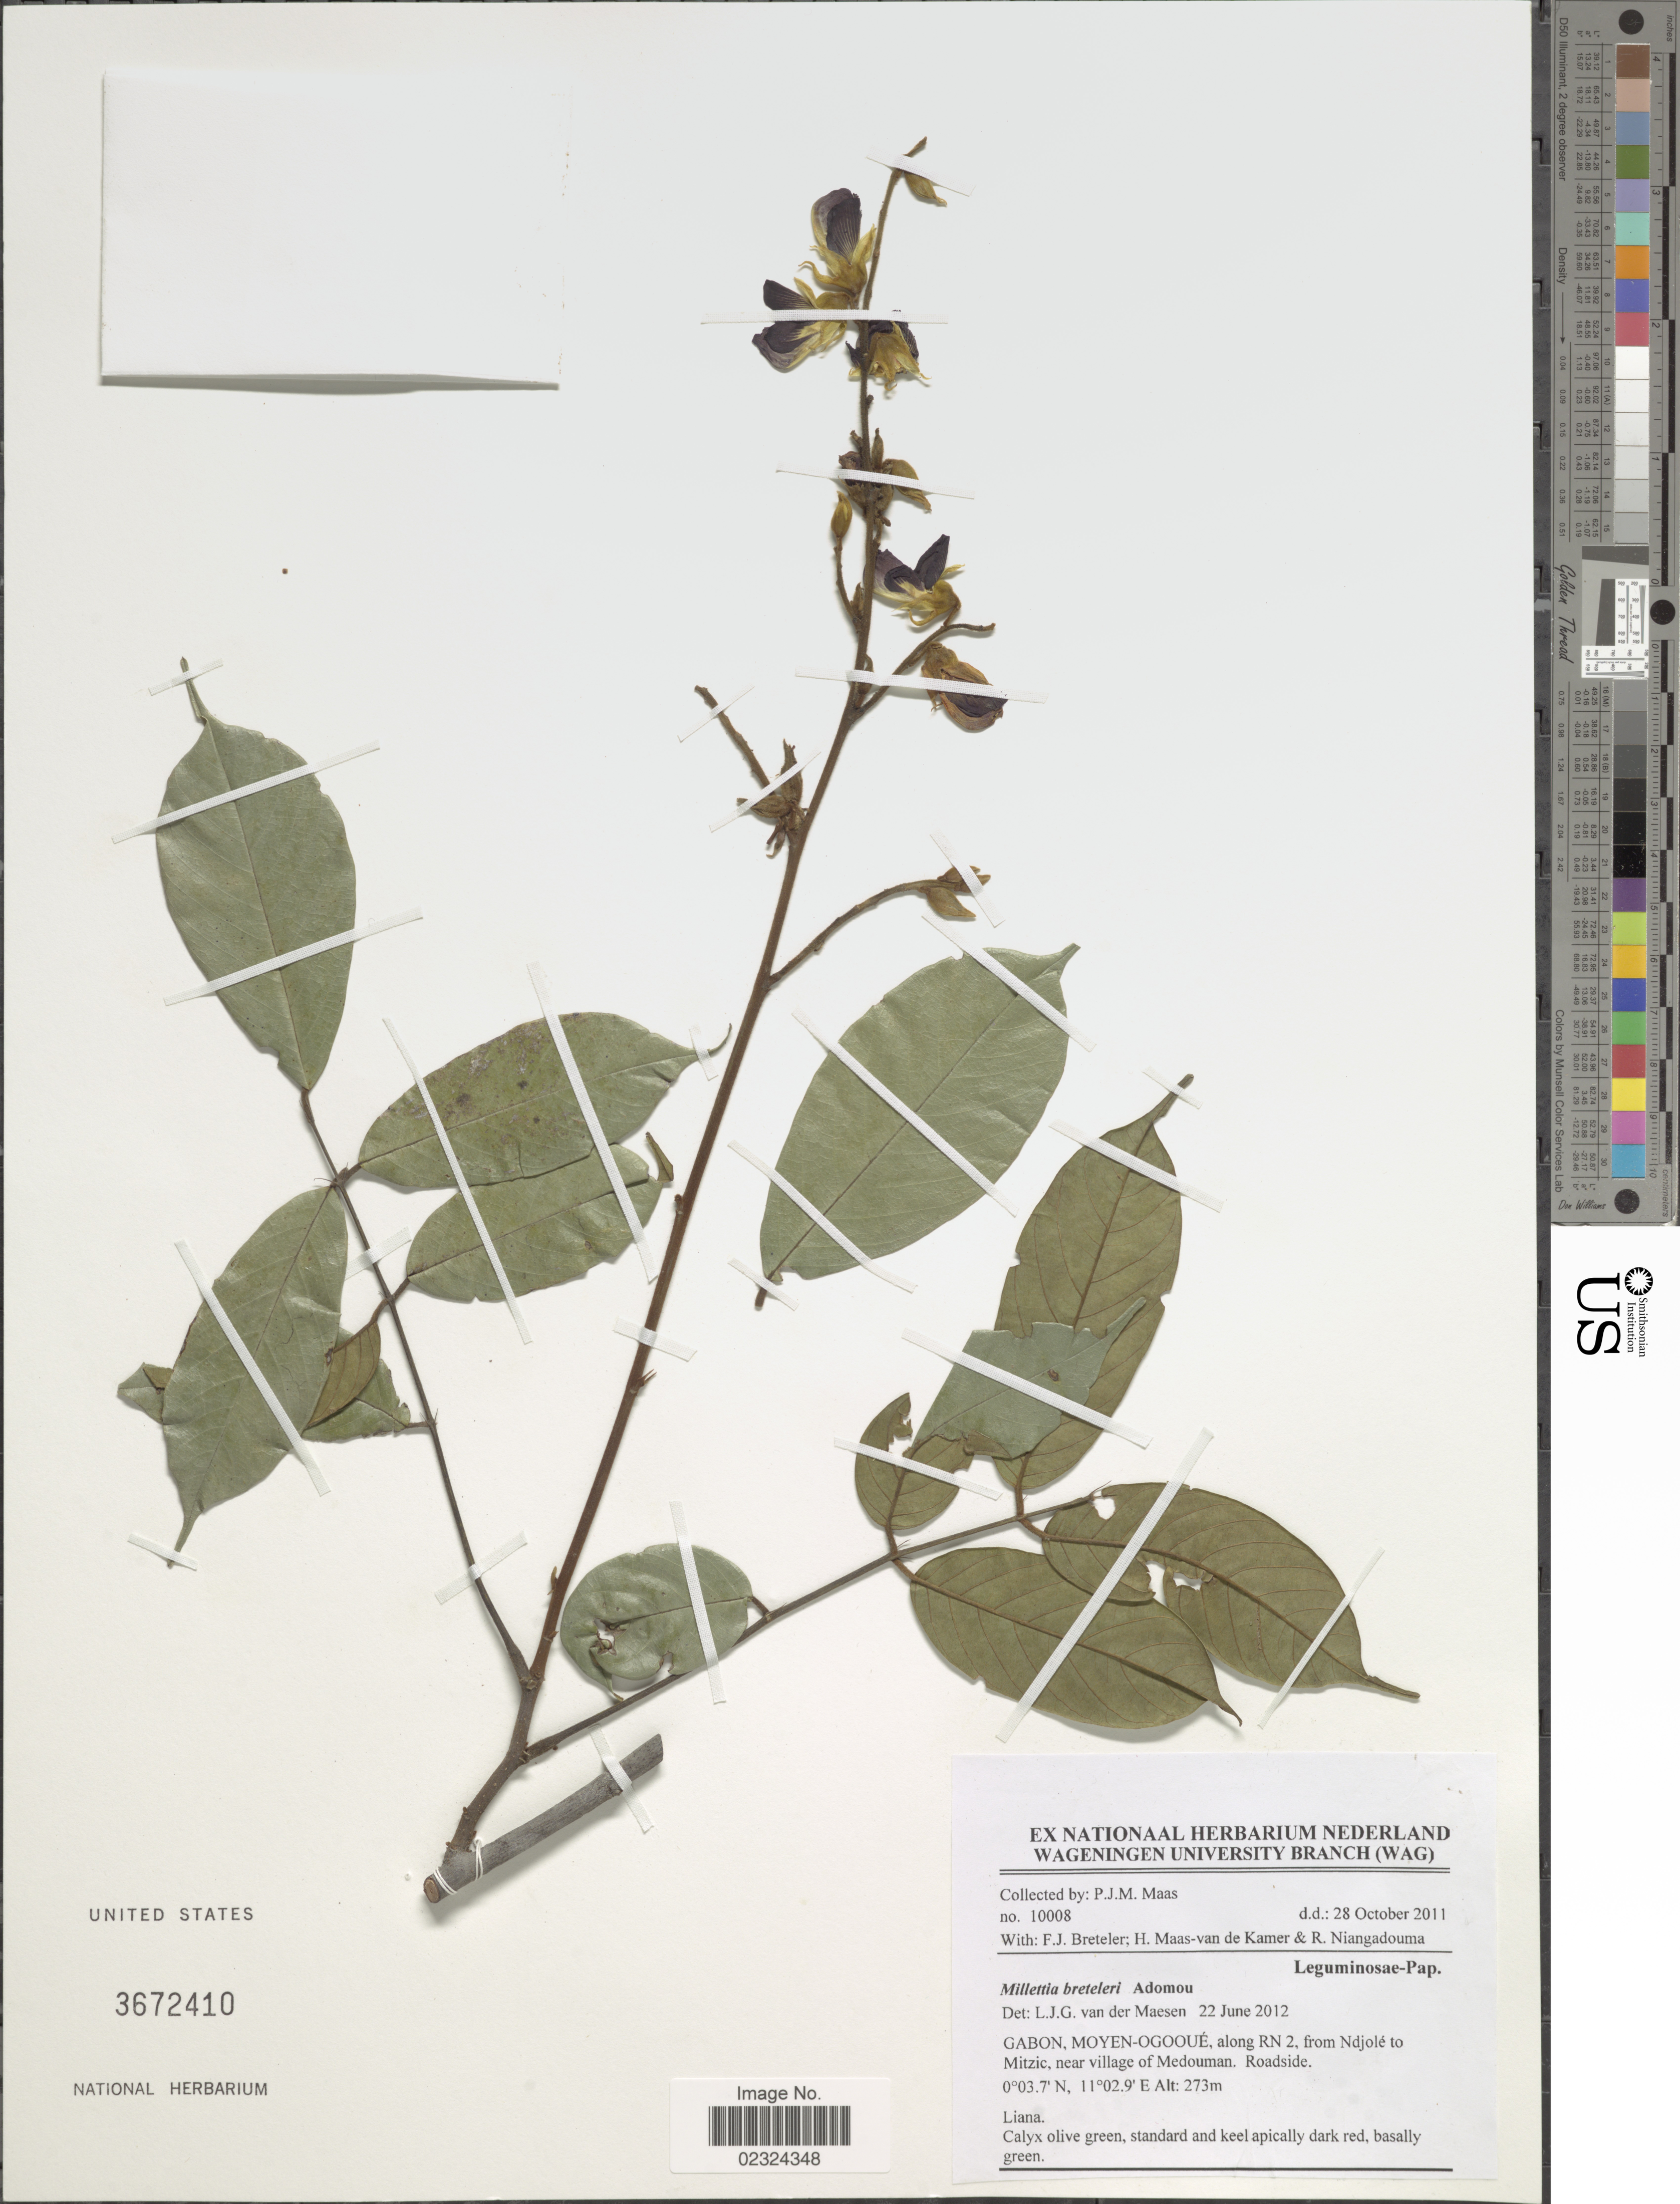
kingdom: Plantae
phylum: Tracheophyta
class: Magnoliopsida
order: Fabales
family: Fabaceae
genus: Millettia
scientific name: Millettia breteleri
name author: Adomou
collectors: P. Maas, F. J. Breteler, H. Maas van de Kamer & R. Niangadouma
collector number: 10008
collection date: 2011-10-28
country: Gabon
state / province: Moyen-Ogooue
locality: Along RN 2, from Ndjole to Mitzic, near village of Medouman.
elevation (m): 273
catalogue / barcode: US 3672410